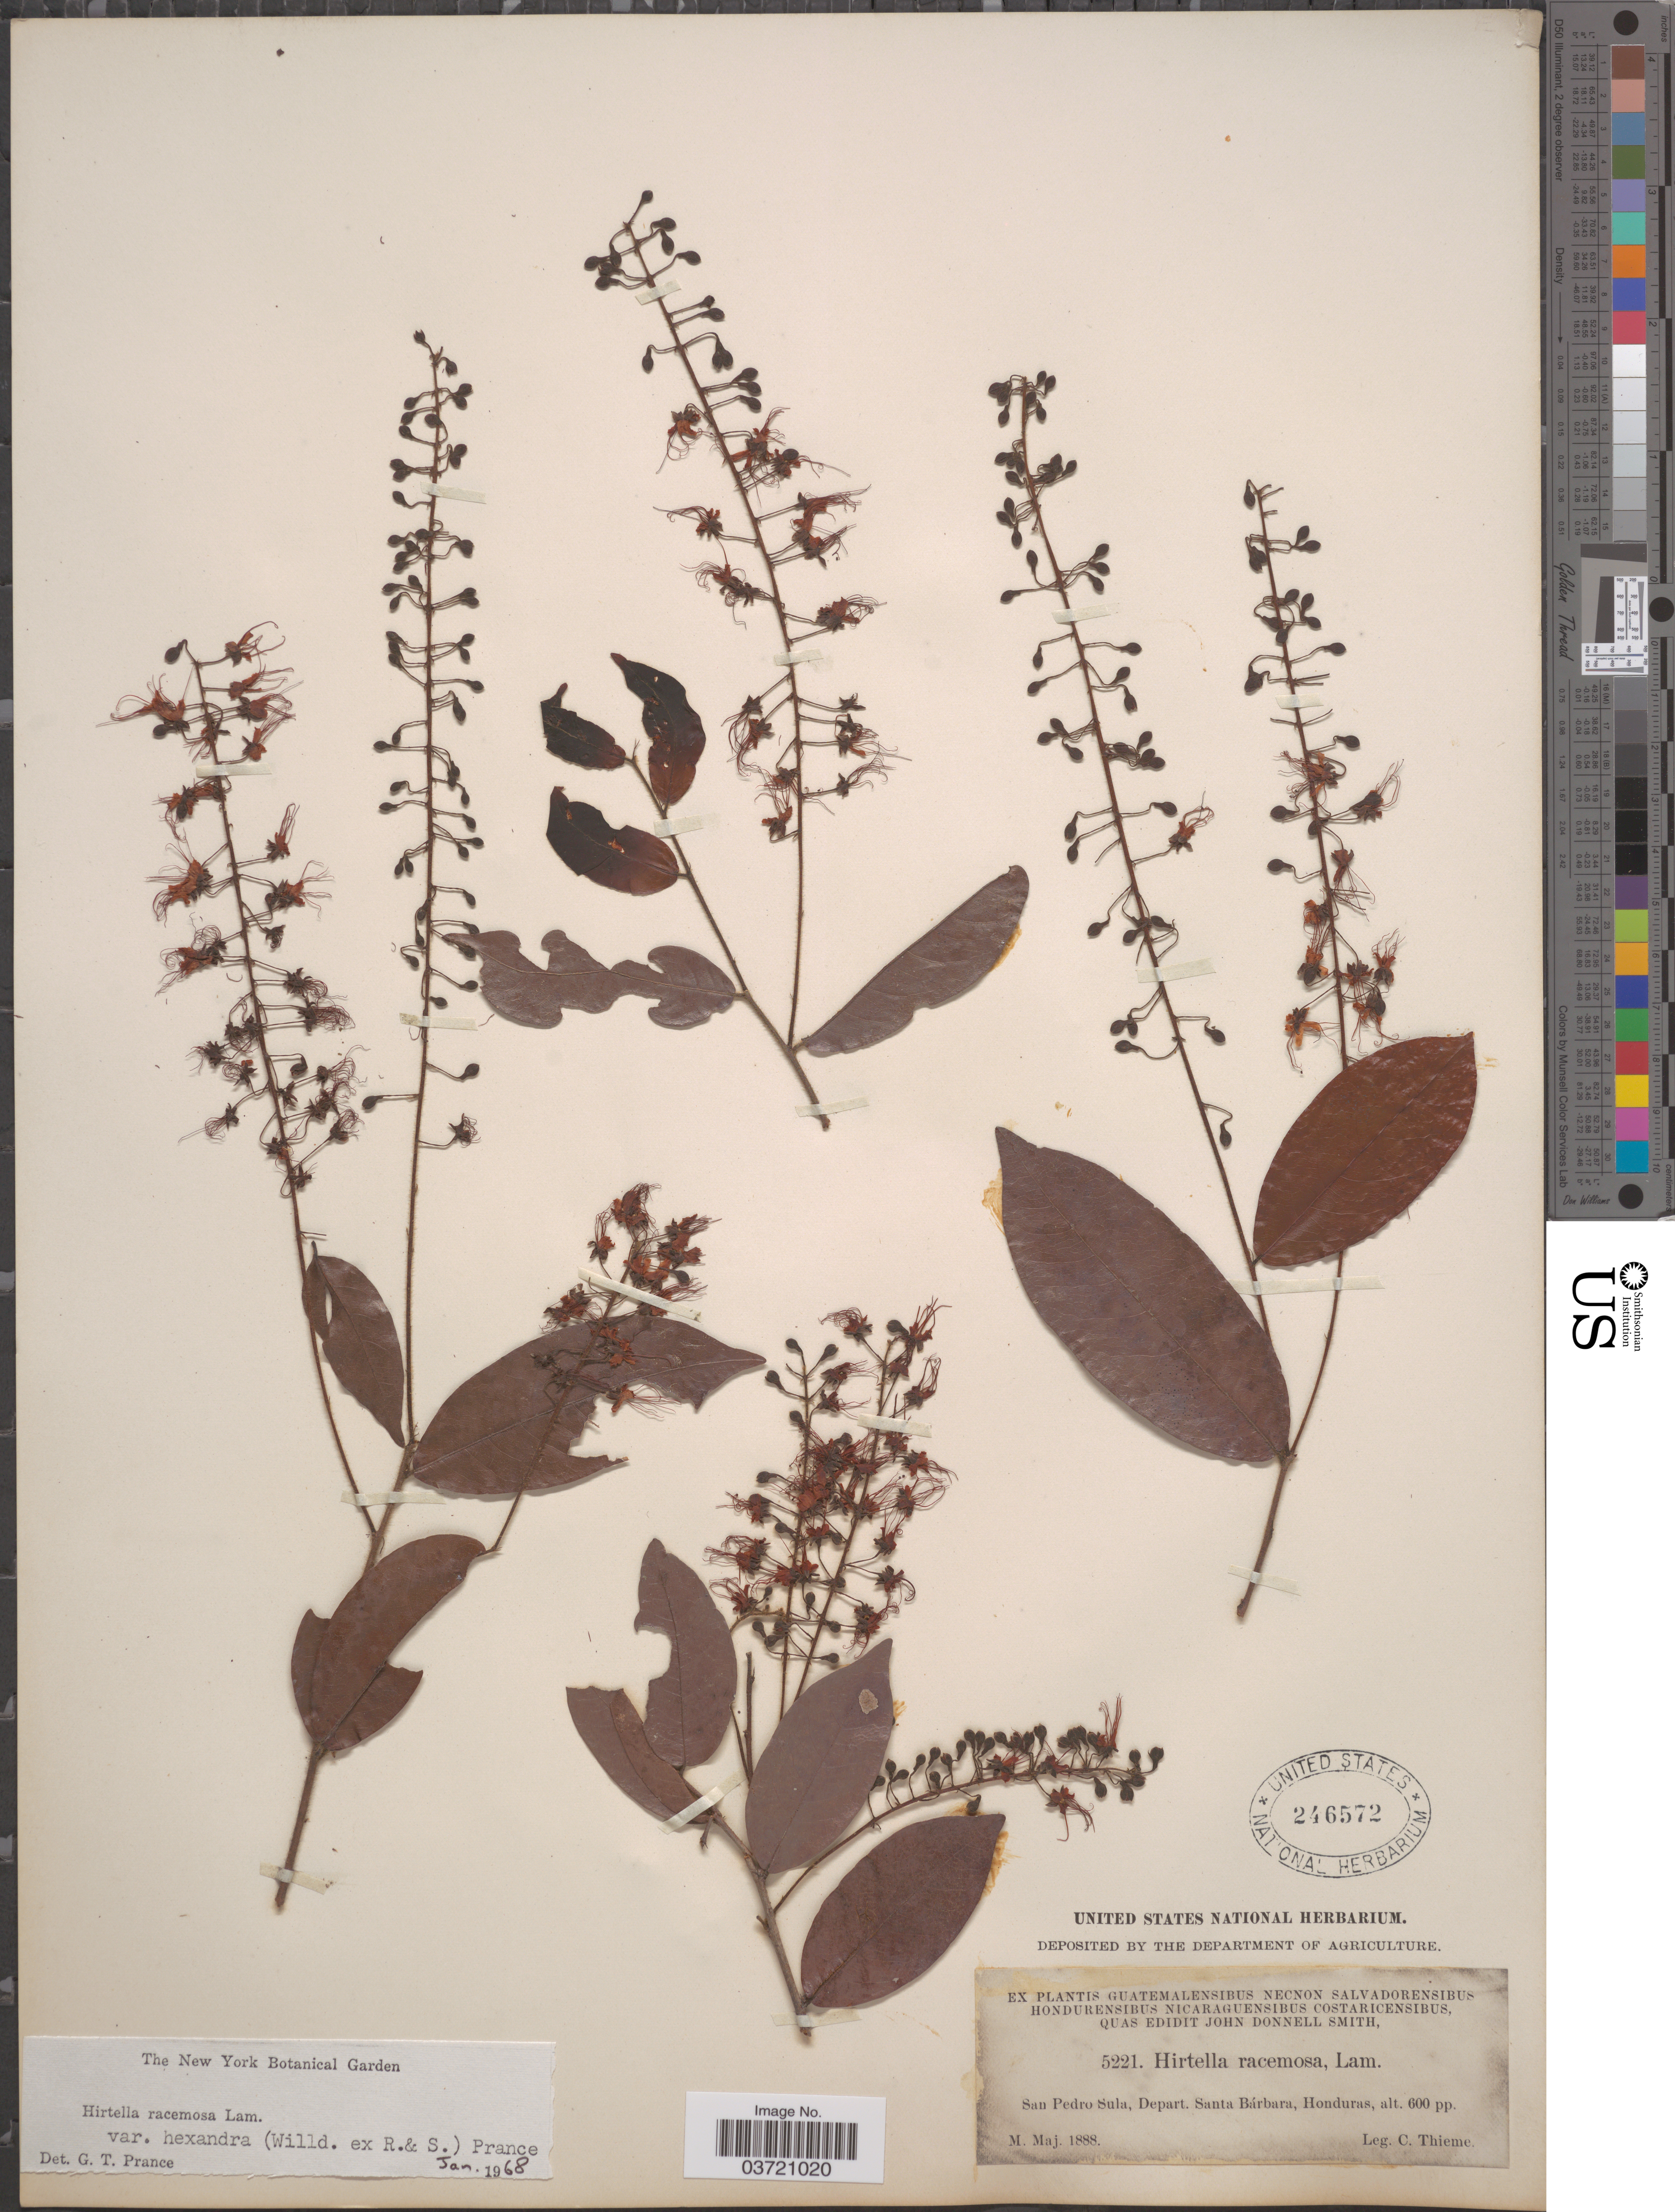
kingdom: Plantae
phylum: Tracheophyta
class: Magnoliopsida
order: Malpighiales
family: Chrysobalanaceae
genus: Hirtella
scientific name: Hirtella racemosa var. hexandra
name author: (Willd. ex Roem. & Schult.) Prance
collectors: C. Thieme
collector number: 5221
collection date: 1888-05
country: Honduras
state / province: Santa Barbara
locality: San Pedro Sula, Depart. Santa Bárbara.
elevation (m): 183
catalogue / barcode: US 246572